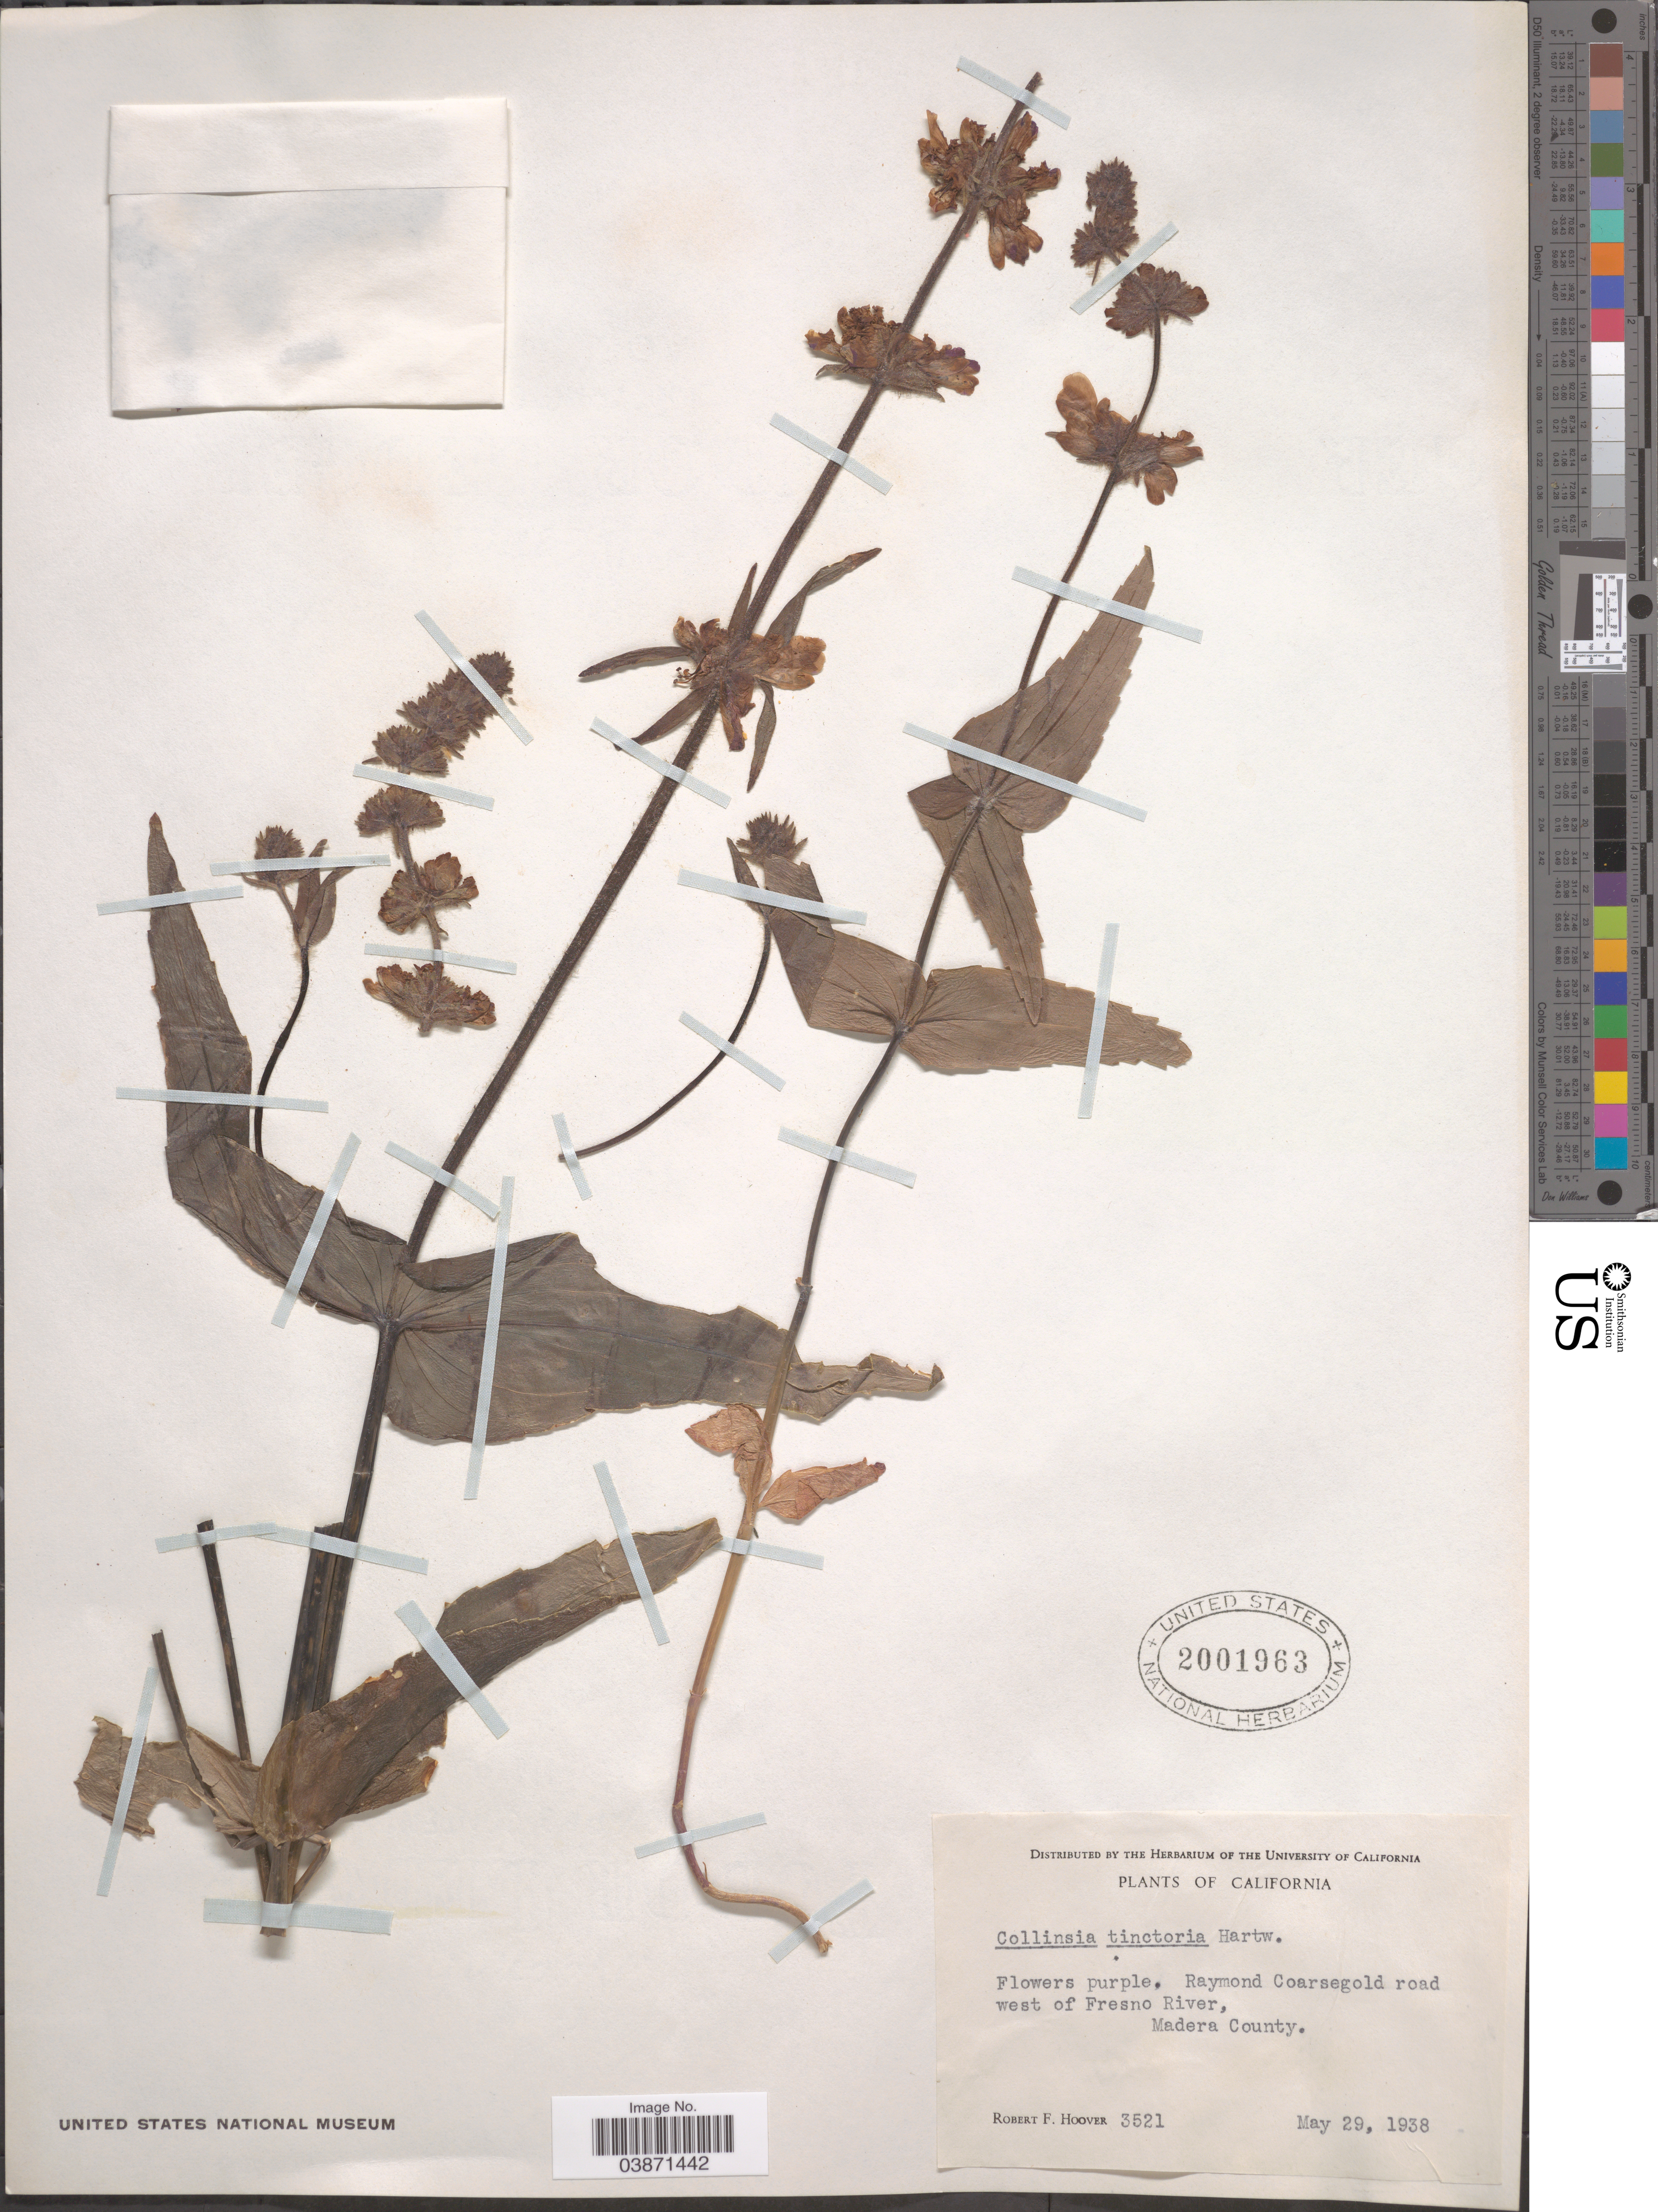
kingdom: Plantae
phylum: Tracheophyta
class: Magnoliopsida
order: Lamiales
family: Plantaginaceae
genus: Collinsia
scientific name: Collinsia tinctoria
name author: Hartw. ex Benth.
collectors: R. F. Hoover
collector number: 3521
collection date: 1938-05-29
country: United States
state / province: California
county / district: Madera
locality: Raymond Coarsegold road west of Fresno River, Madera County.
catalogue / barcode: US 2001963